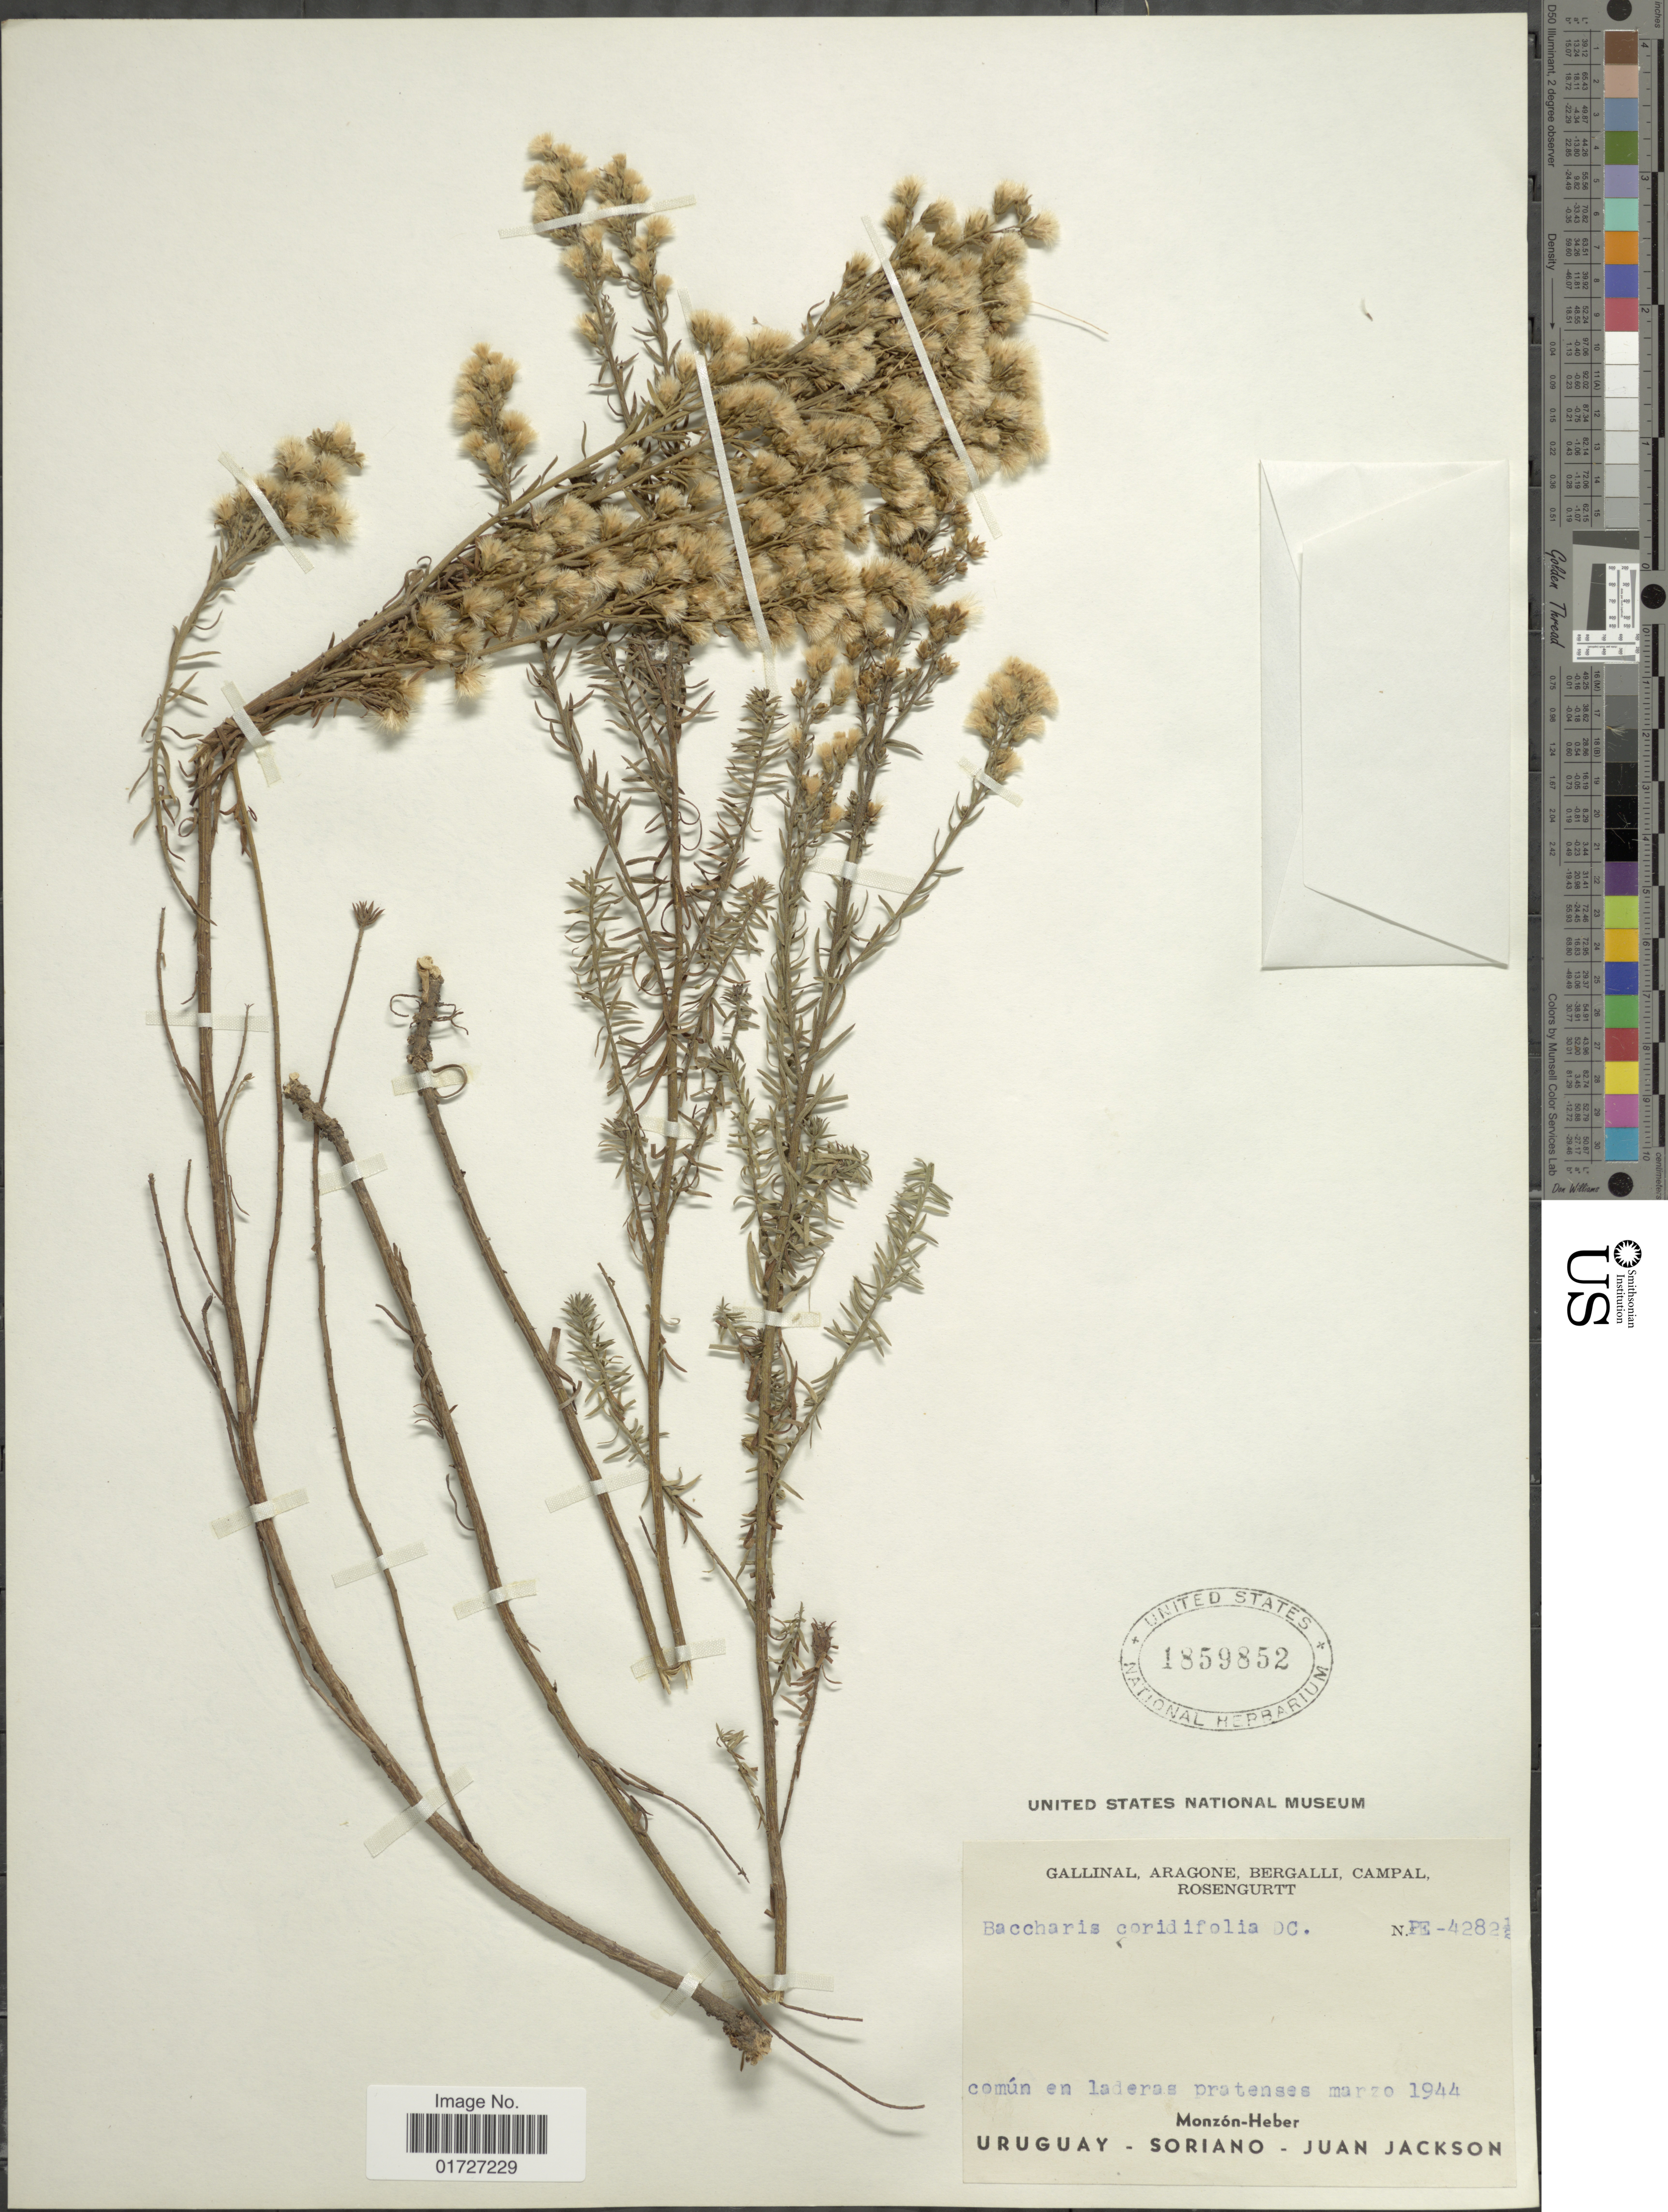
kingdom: Plantae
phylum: Tracheophyta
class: Magnoliopsida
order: Asterales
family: Asteraceae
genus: Baccharis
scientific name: Baccharis coridifolia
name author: DC.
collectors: -. Gallinal, -- Aragone, -- Bergalli, -- Campal & Rosengurtt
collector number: PE-4282½*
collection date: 1944-03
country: Uruguay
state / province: Soriano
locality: Monzon-Heber, Juan Jackson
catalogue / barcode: US 1859852